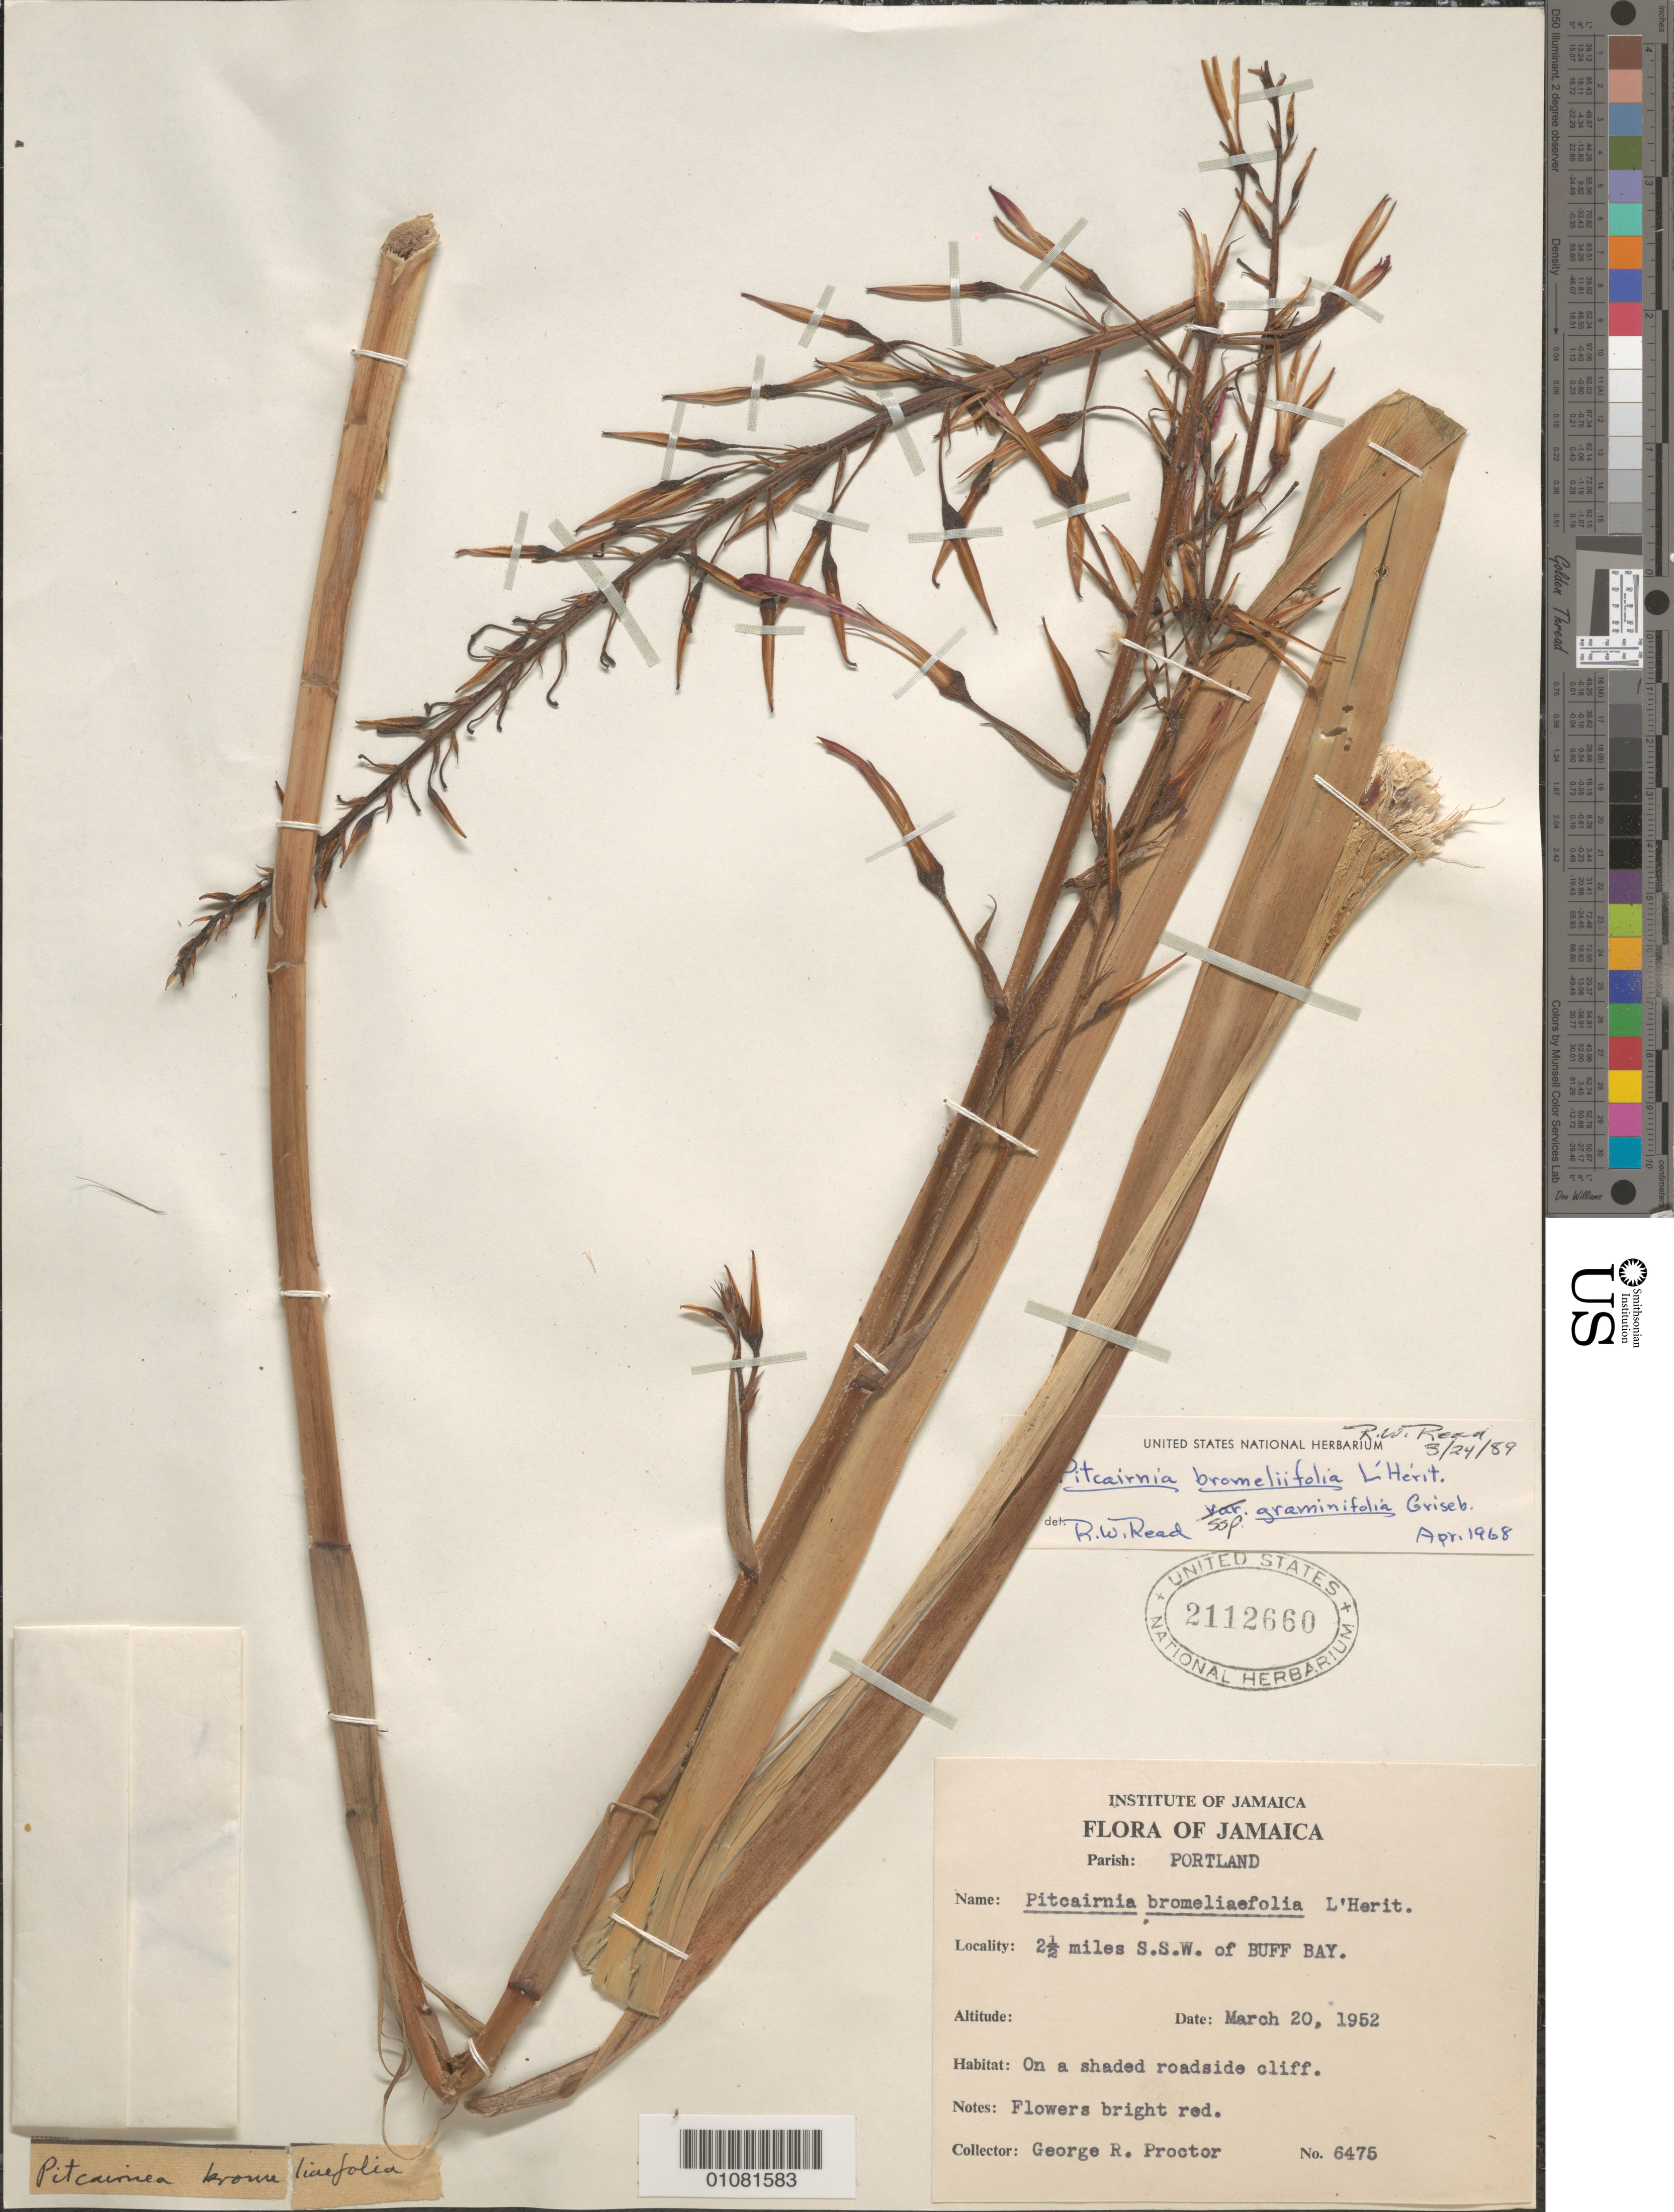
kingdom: Plantae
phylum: Tracheophyta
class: Liliopsida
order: Poales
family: Bromeliaceae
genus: Pitcairnia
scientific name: Pitcairnia bromeliifolia var. graminifolia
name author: Griseb.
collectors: G. R. Proctor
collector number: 6475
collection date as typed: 20 Mar 1952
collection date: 1952-03-20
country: Jamaica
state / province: Portland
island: Jamaica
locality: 2.5 miles SSW of Buff Bay. On a shaded roadside cliff.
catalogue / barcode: US 2112660